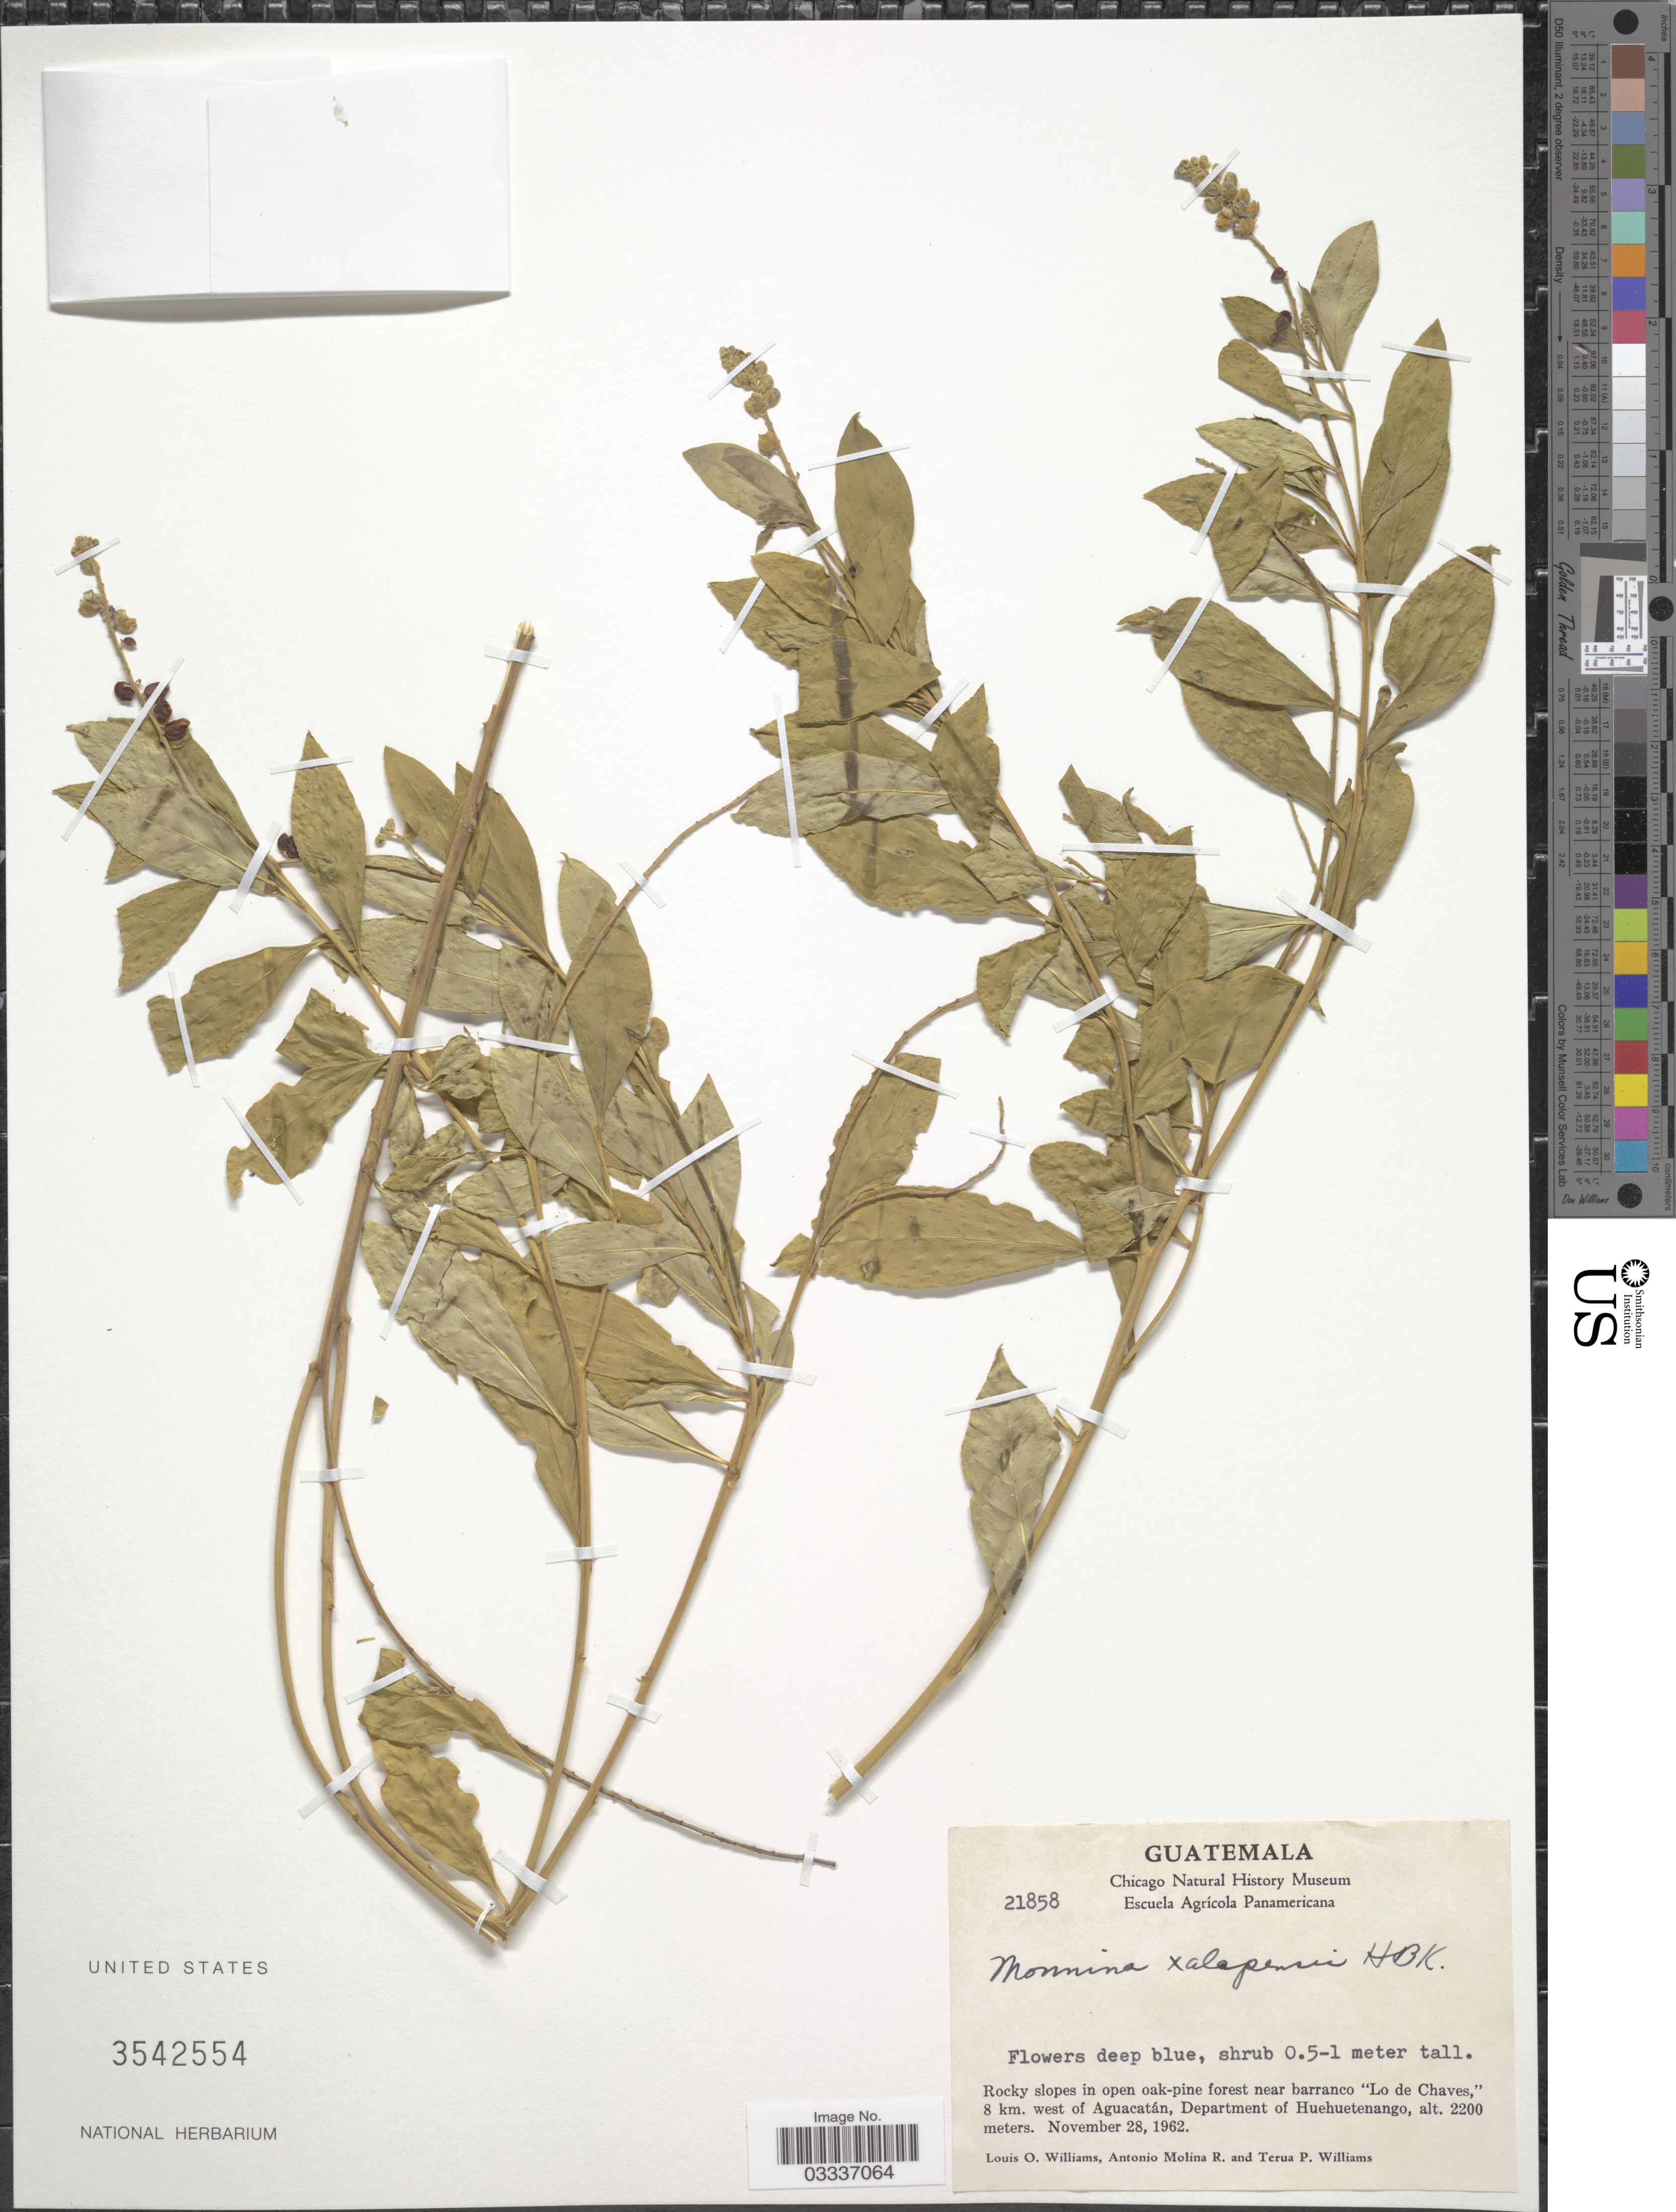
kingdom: Plantae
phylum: Tracheophyta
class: Magnoliopsida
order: Fabales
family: Polygalaceae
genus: Monnina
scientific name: Monnina xalapensis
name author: Kunth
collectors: L. O. Williams, A. Molina R. & T. Williams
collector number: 21858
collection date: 1962-11-28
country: Guatemala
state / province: Huehuetenango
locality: Rocky slopes in open oak-pine forest near barranco "Lo de Chaves," 8 km. west of Aguacatán, Department of Huehuetenango.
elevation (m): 2200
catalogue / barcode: US 3542554